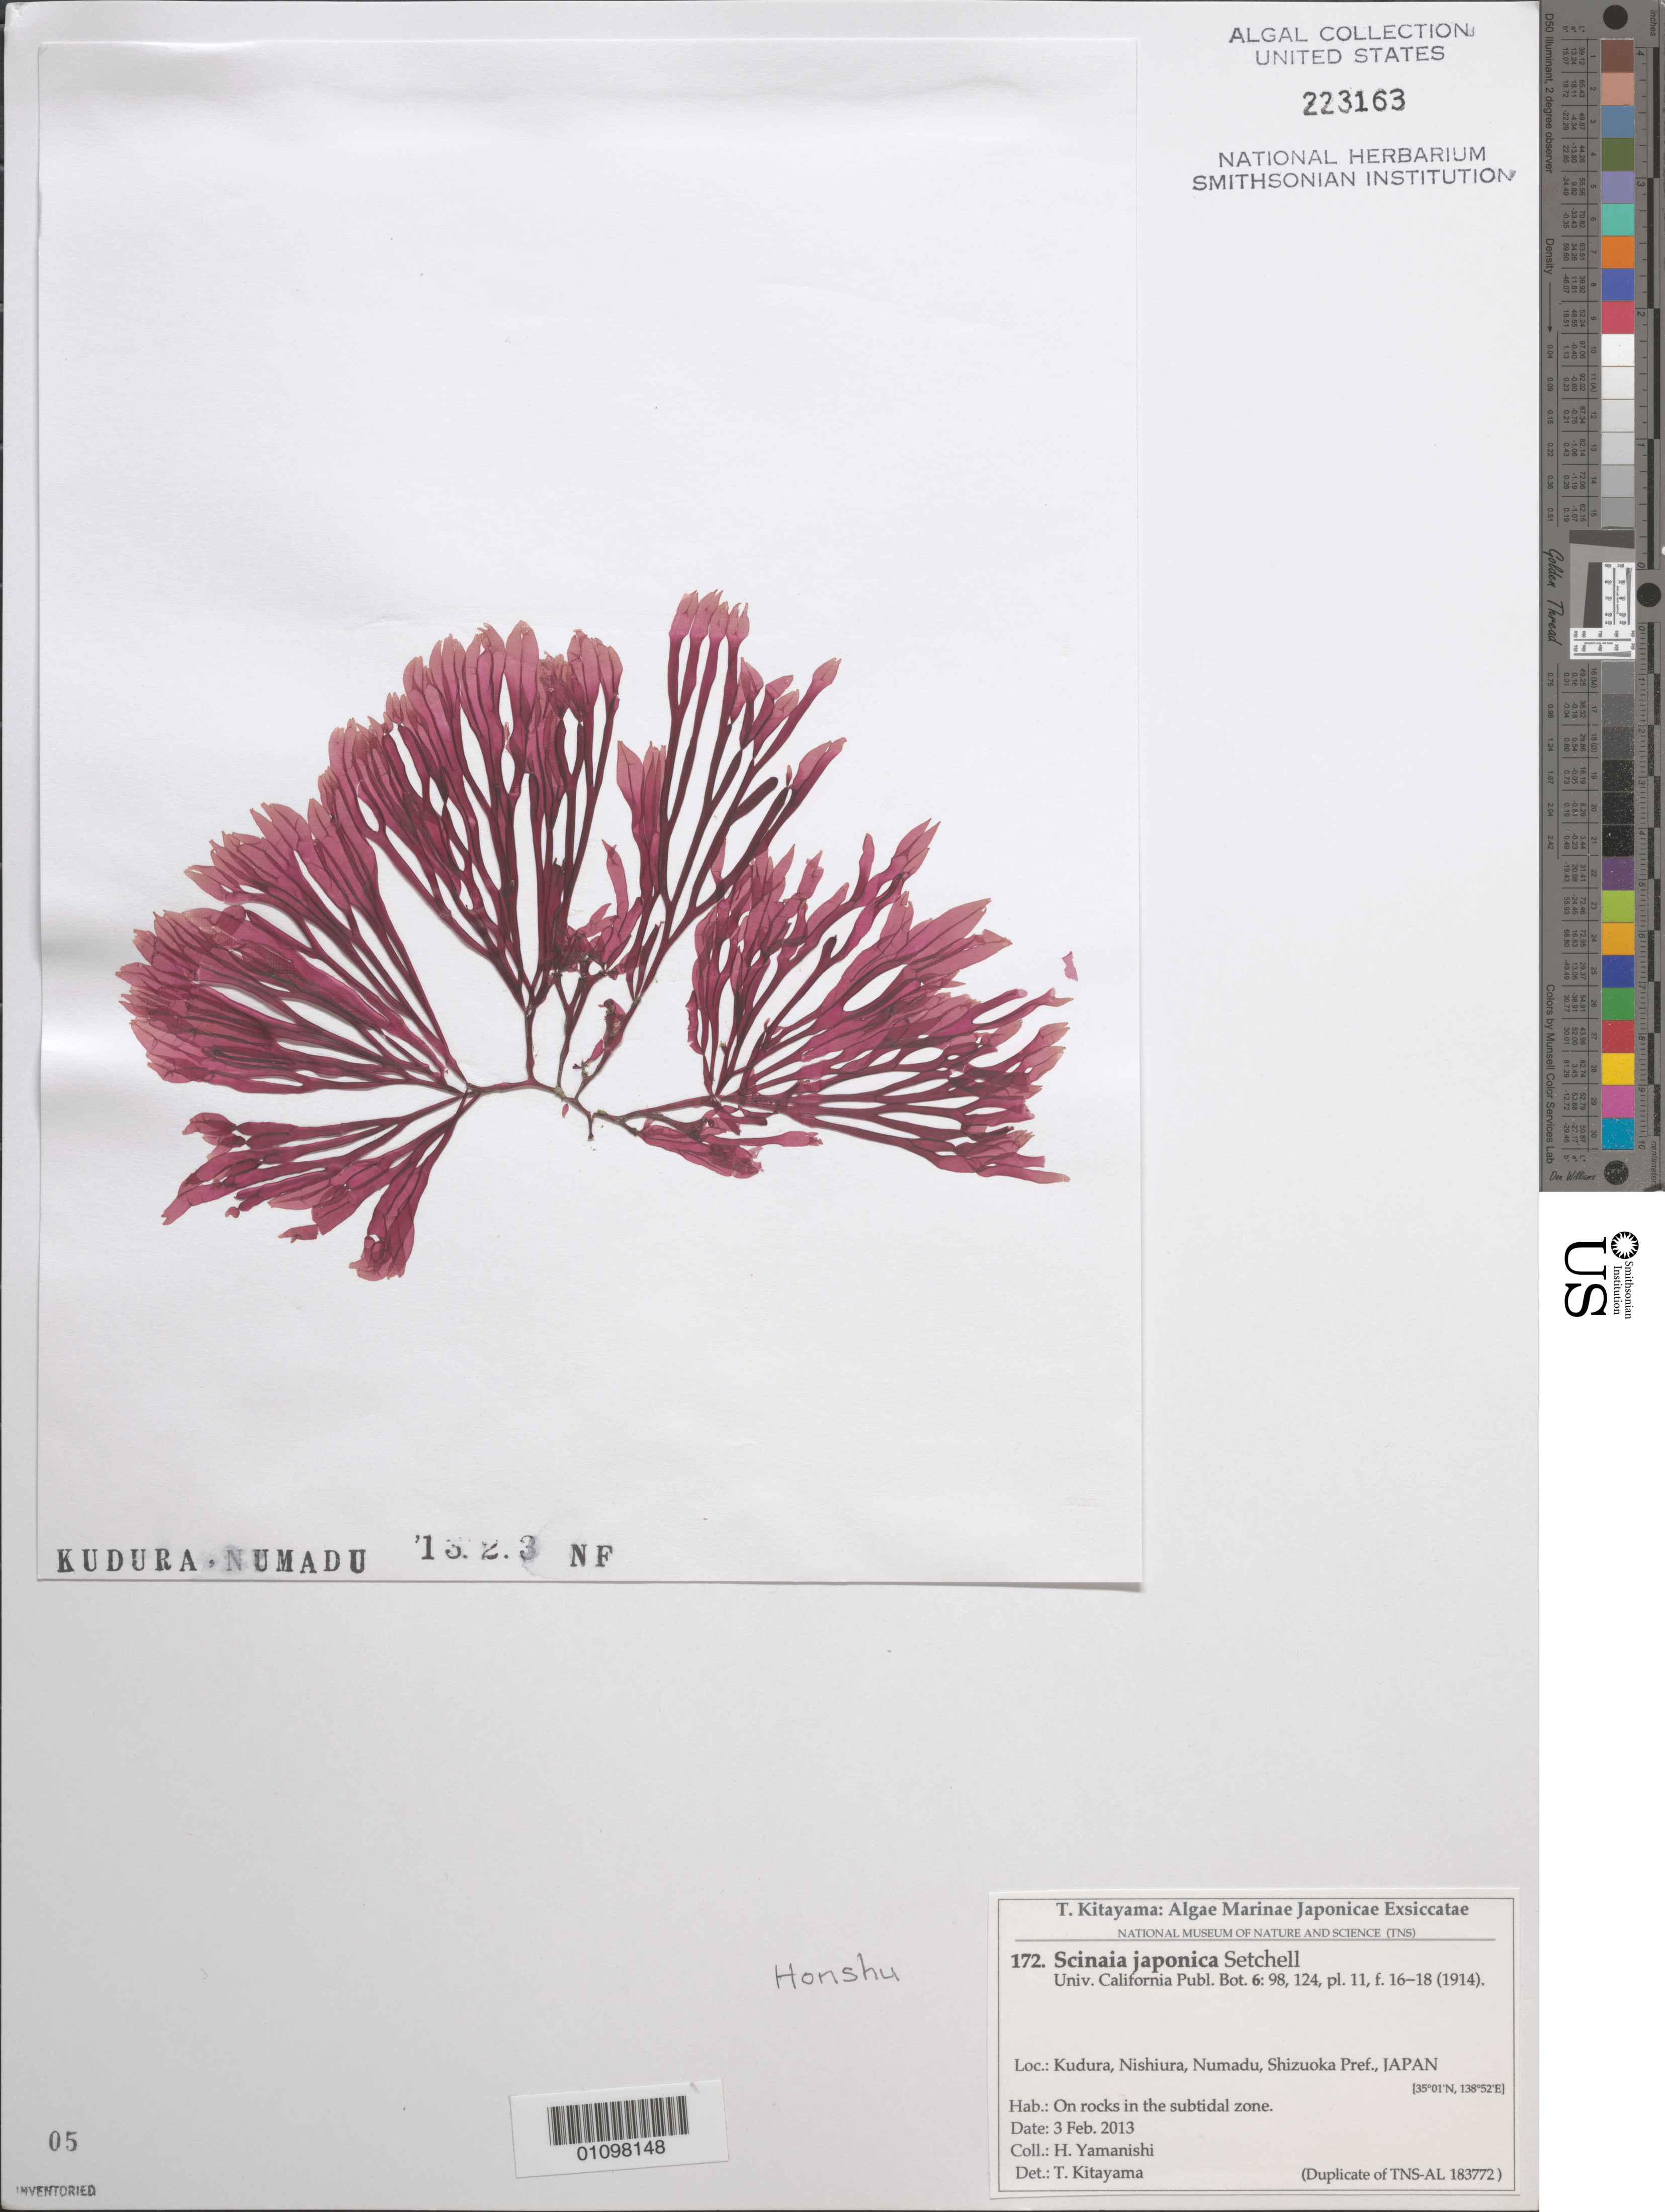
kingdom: Plantae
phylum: Rhodophyta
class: Florideophyceae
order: Nemaliales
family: Scinaiaceae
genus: Scinaia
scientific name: Scinaia japonica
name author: Setch.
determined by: Kitayama, T.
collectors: H. Yamanishi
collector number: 172 & TNS-AL 183772 Duplicate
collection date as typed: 03 Feb 2013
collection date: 2013-02-03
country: Japan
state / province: Sizuoka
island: Honshu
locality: Kudura, Nishiura, Numadu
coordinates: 35 01'N, 138 52'E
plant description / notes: Kitayama, T., Algae Marinae Japonicae Exsiccatae, Fasc. VII (Nos. 151-175)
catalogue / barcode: US 223163